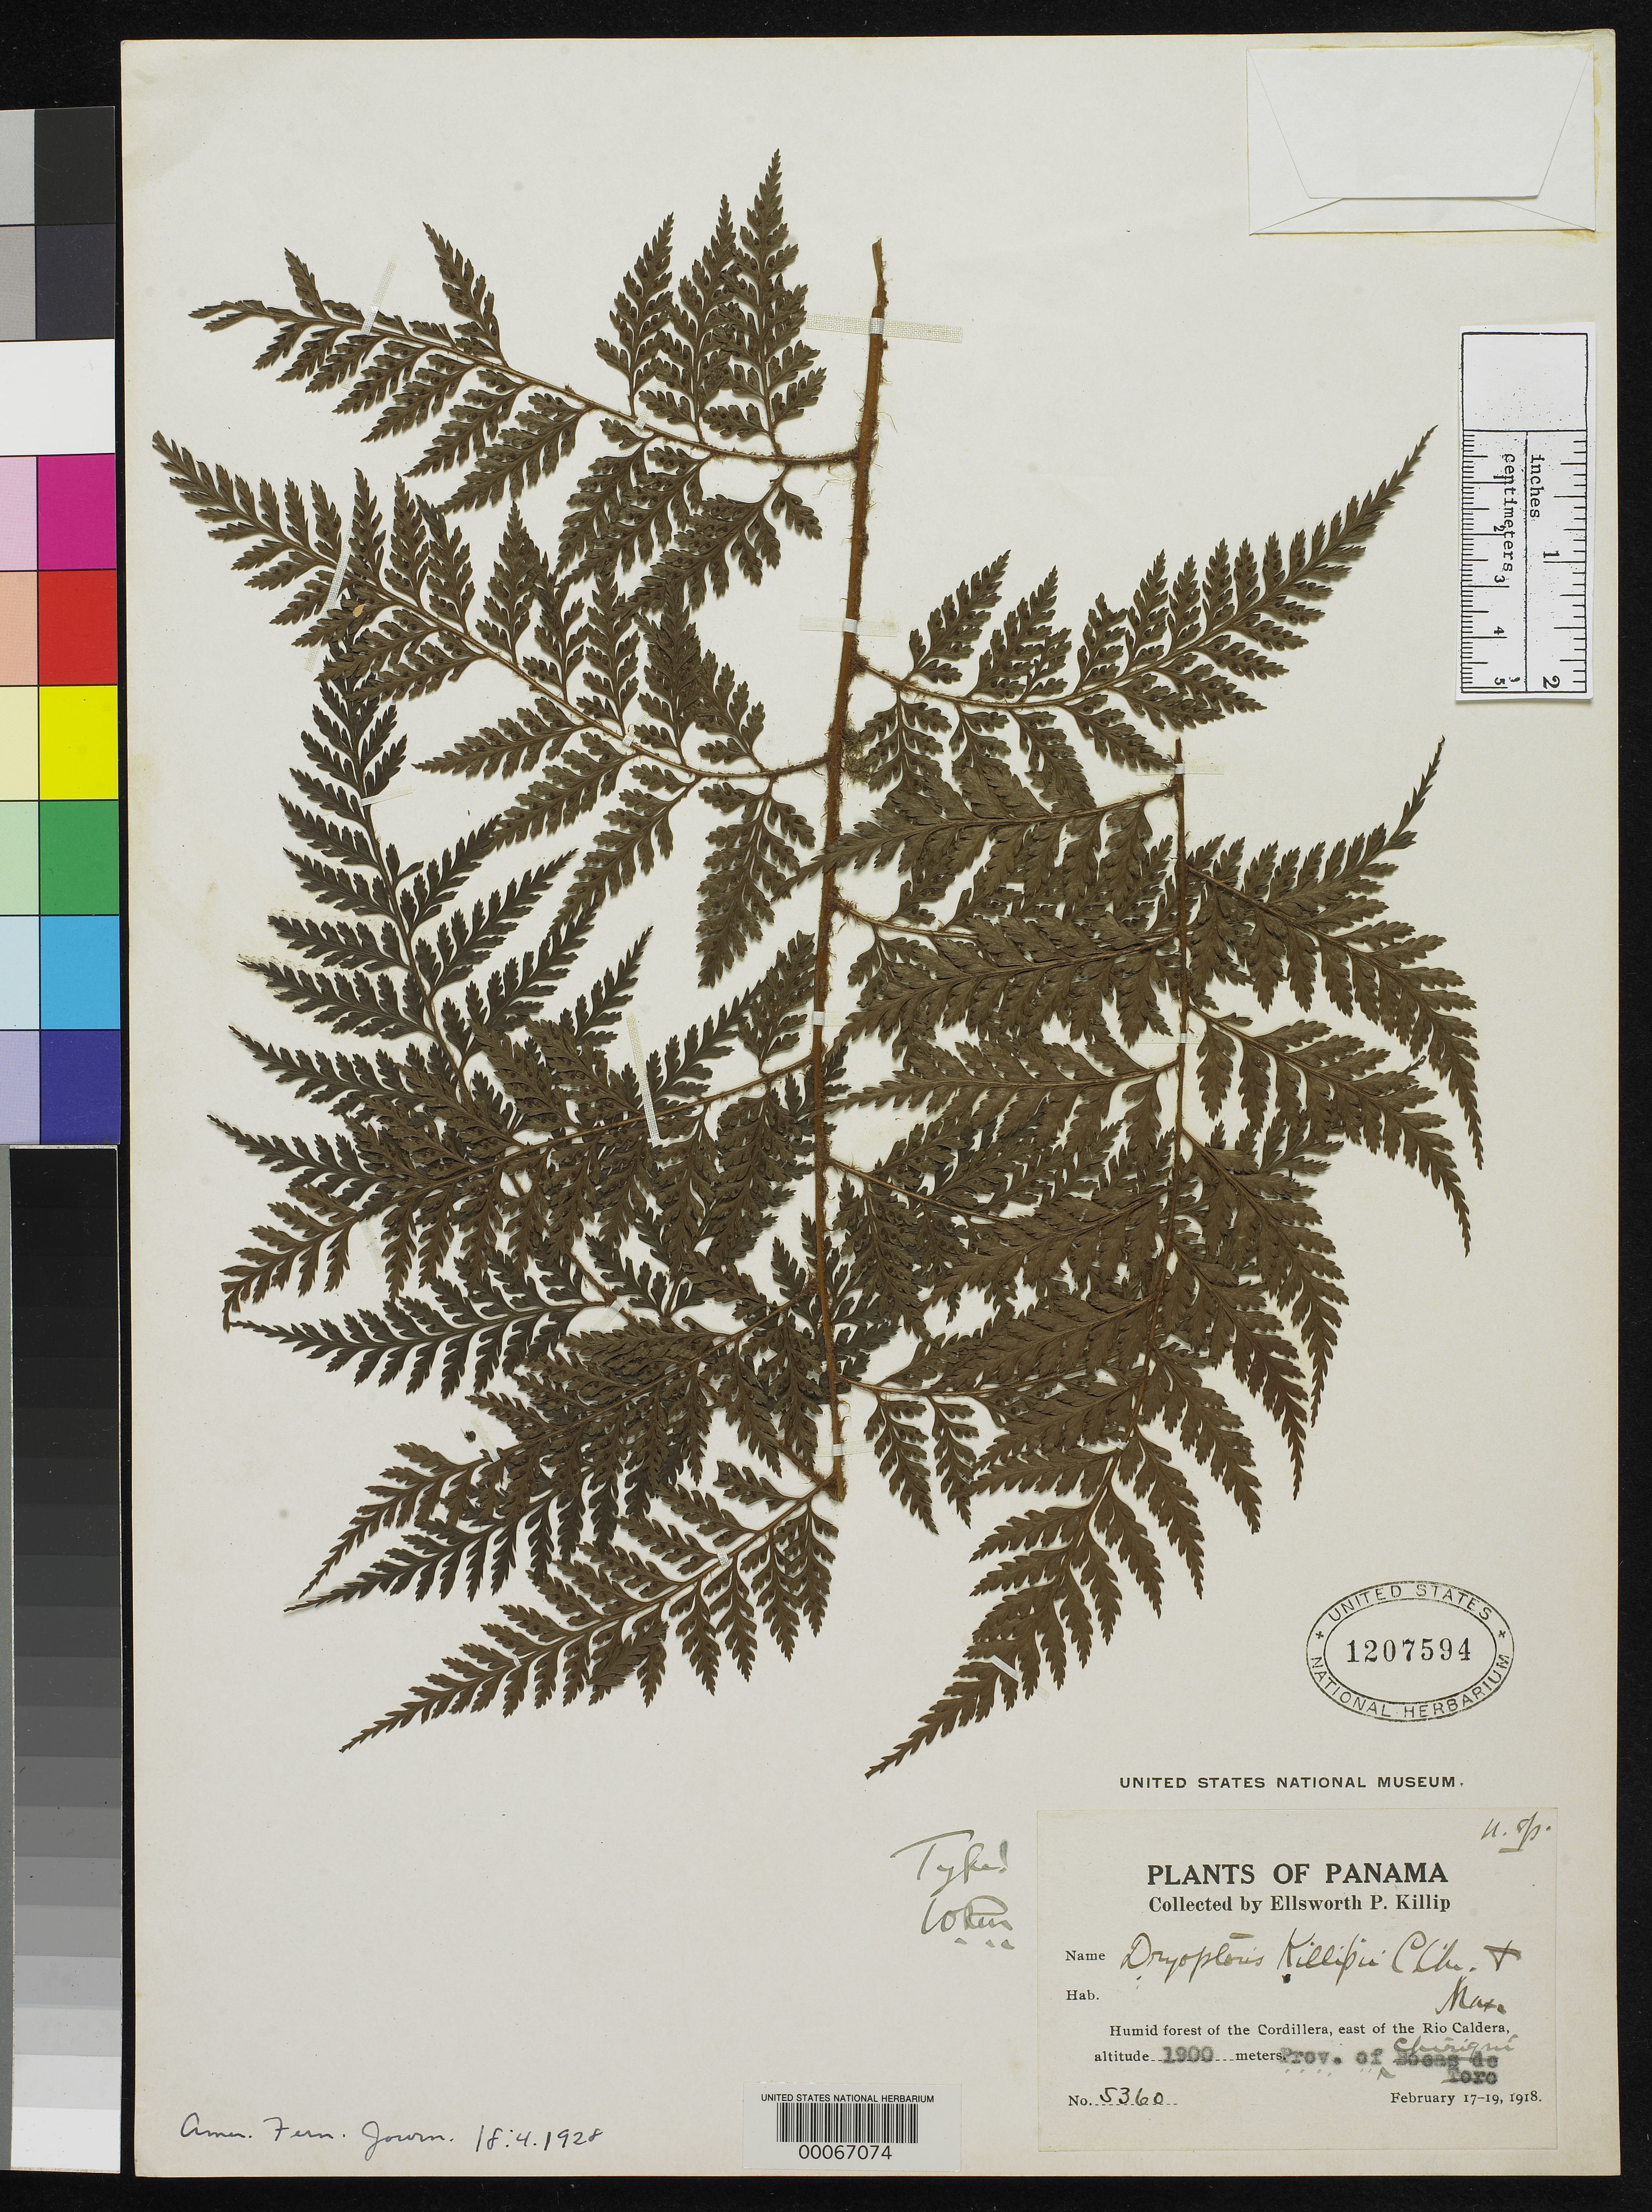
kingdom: Plantae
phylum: Tracheophyta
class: Polypodiopsida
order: Polypodiales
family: Dryopteridaceae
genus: Dryopteris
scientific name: Dryopteris killipii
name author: C. Chr. & Maxon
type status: Holotype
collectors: E. P. Killip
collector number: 5360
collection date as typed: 17 Feb 1918 to 19 Feb 1918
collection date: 1918-02-17/1918-02-19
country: Panama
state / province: Chiriquí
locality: Cordillera, E of Rio Caldera.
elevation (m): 1900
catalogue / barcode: US 1207594